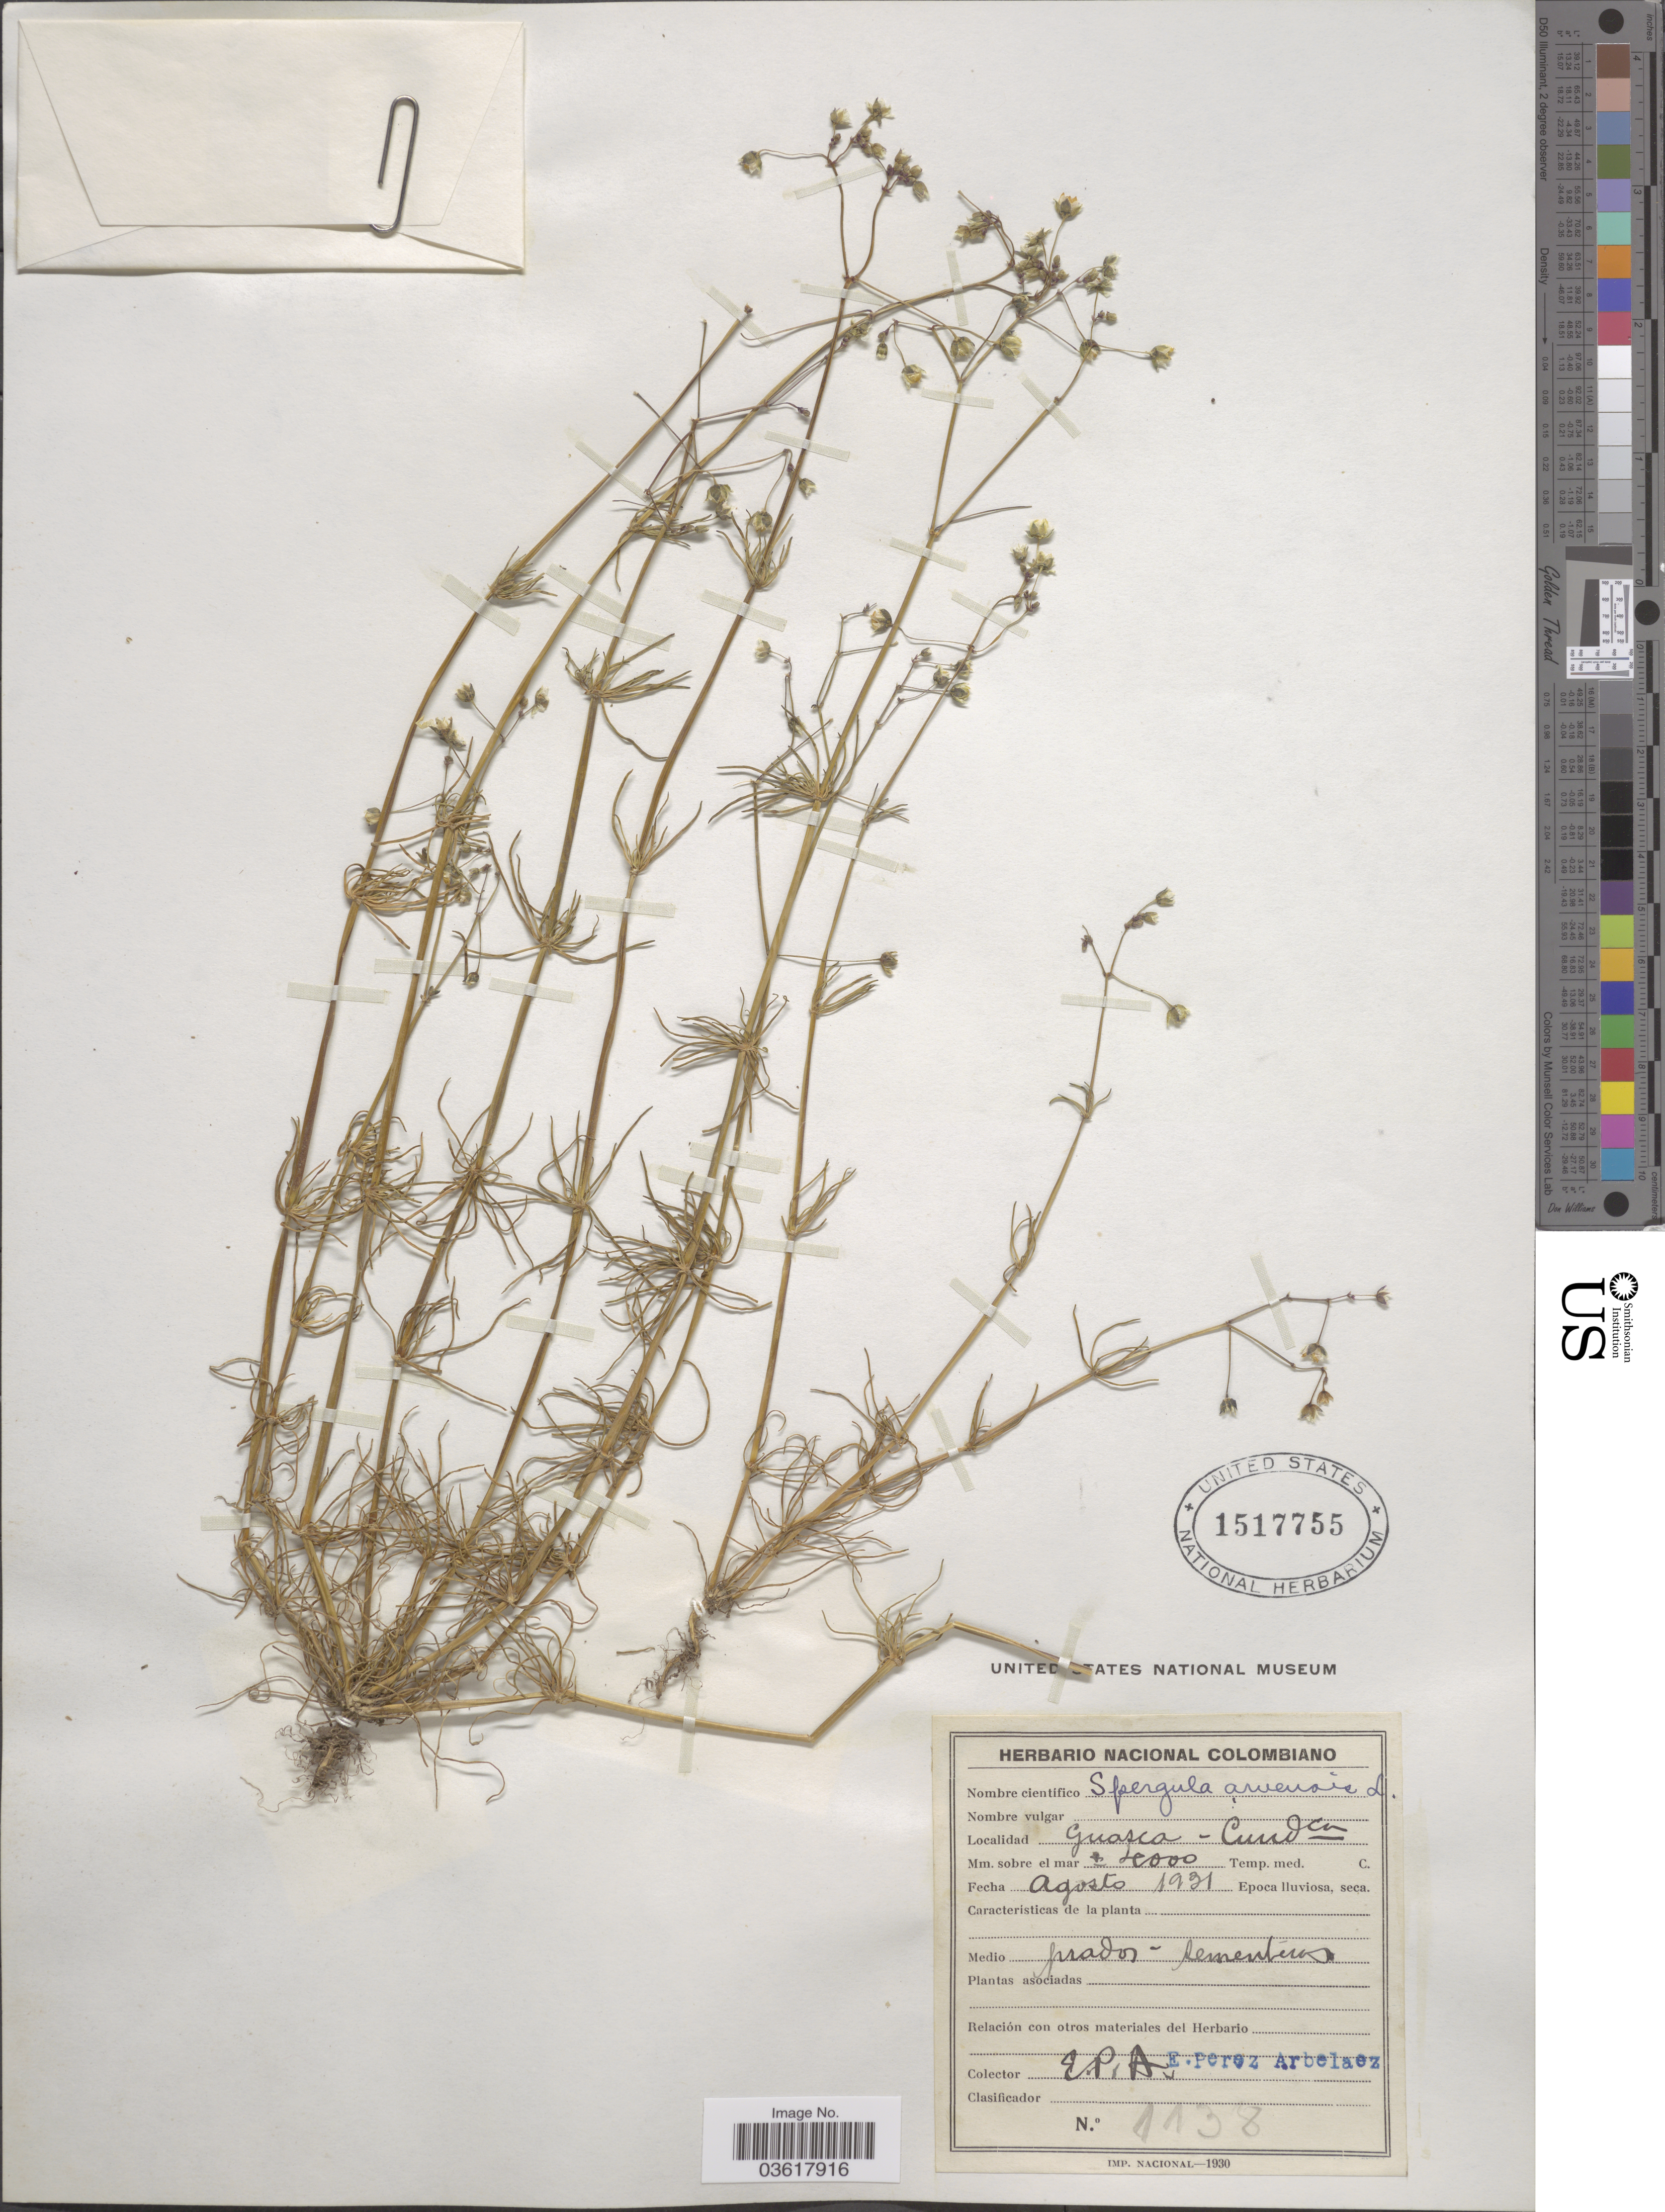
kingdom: Plantae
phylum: Tracheophyta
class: Magnoliopsida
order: Caryophyllales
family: Caryophyllaceae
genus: Spergula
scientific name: Spergula arvensis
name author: L.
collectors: E. Pérez Arbeláez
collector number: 1138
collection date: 1931-08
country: Colombia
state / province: Cundinamarca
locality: Guasca.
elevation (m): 4000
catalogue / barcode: US 1517755